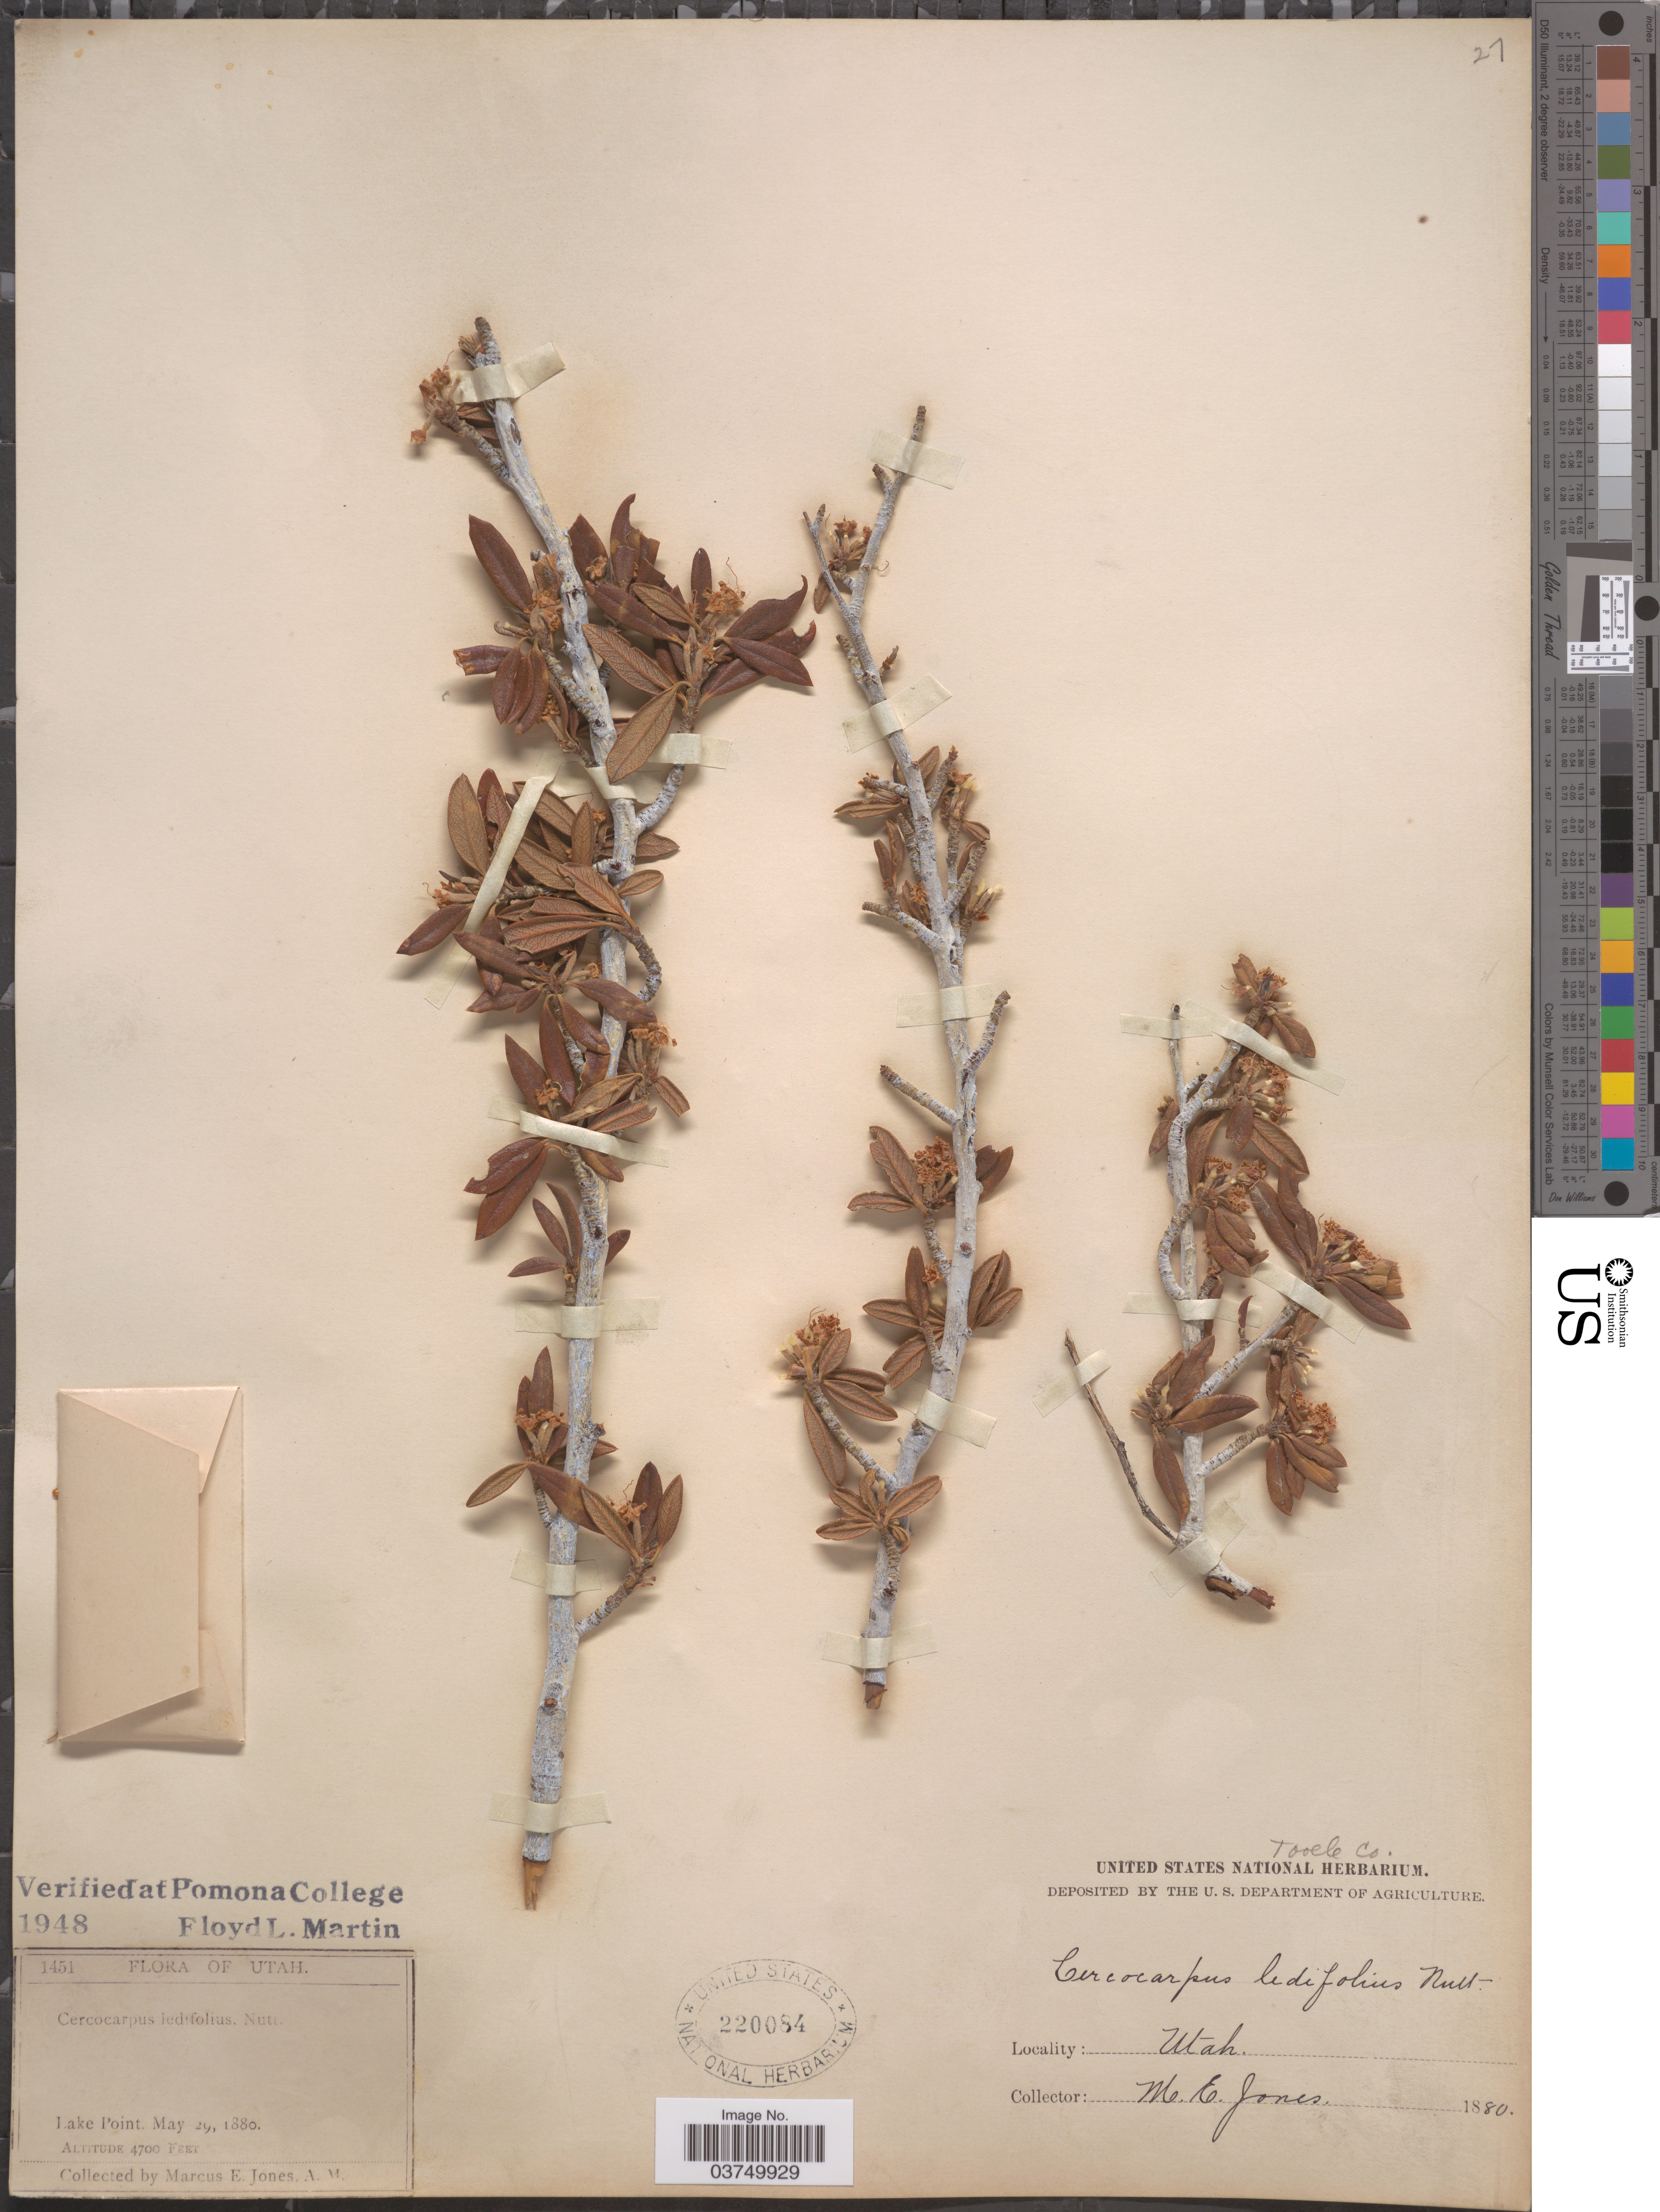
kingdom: Plantae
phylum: Tracheophyta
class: Magnoliopsida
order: Rosales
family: Rosaceae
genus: Cercocarpus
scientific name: Cercocarpus ledifolius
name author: Nutt.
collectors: M. E. Jones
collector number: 1451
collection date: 1880-05-29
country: United States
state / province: Utah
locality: Lake Point.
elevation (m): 1433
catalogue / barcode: US 220084